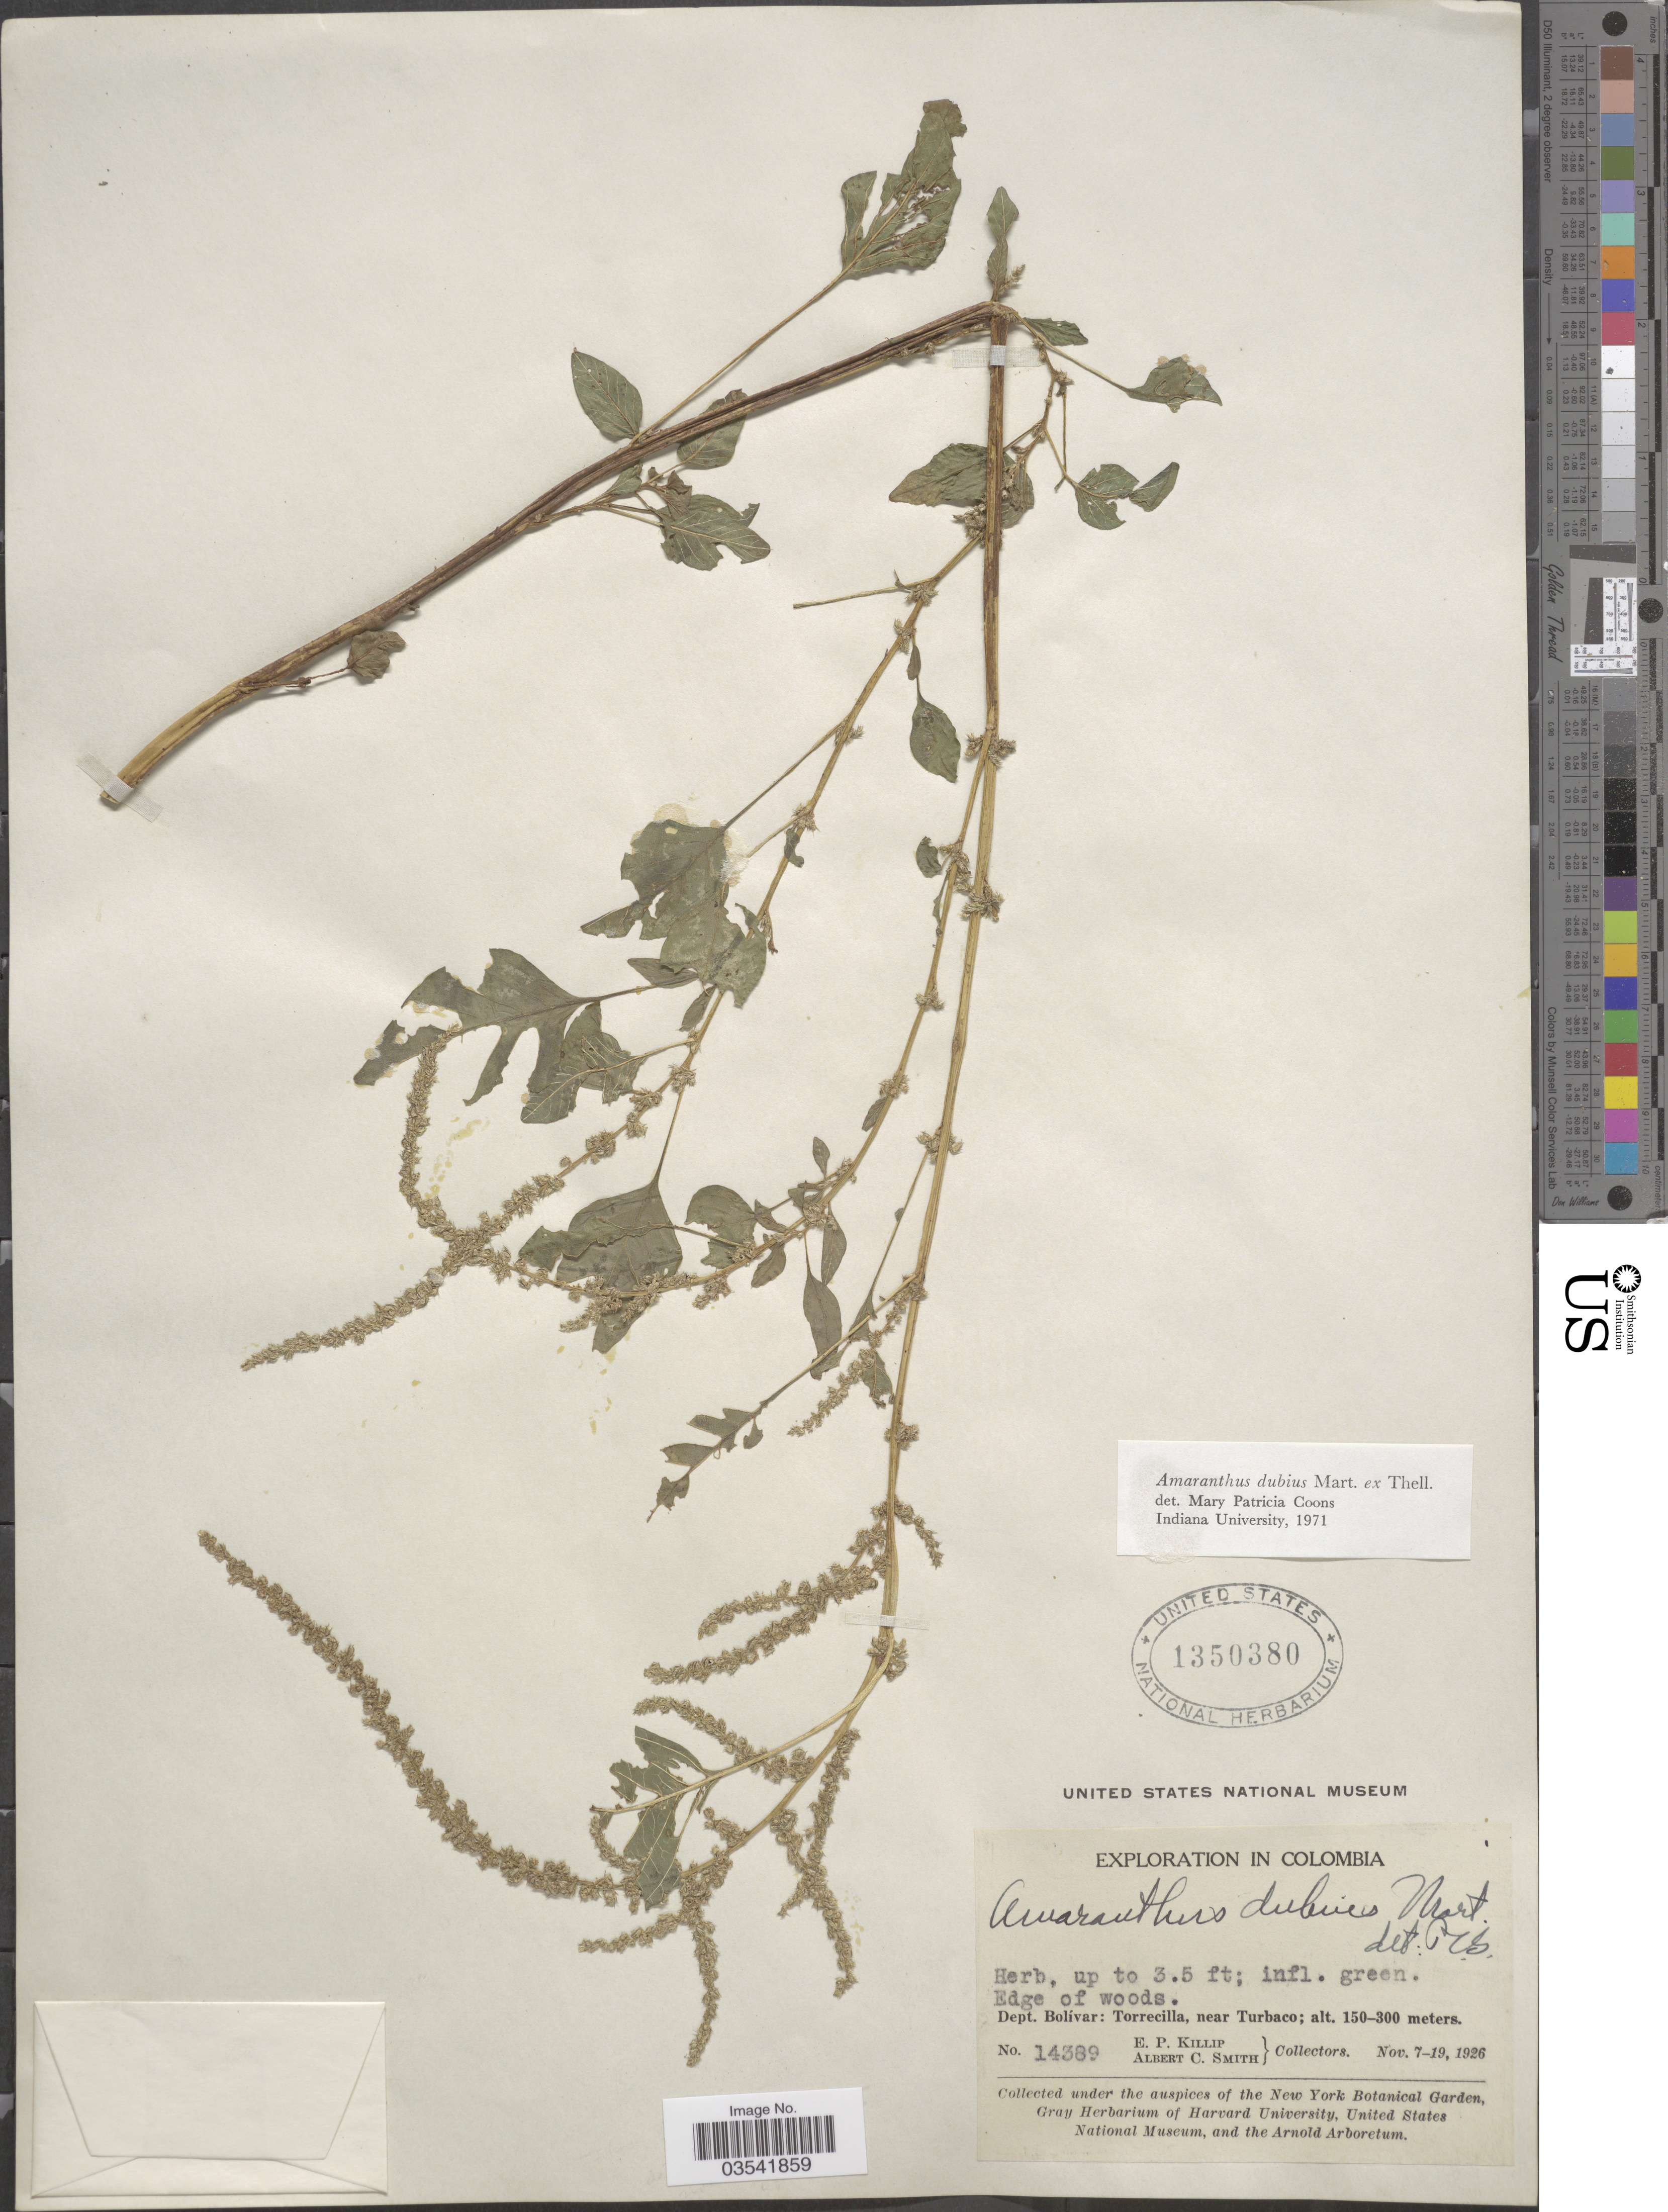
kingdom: Plantae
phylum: Tracheophyta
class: Magnoliopsida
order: Caryophyllales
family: Amaranthaceae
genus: Amaranthus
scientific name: Amaranthus dubius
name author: Mart. ex Thell.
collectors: E. P. Killip & A. C. Smith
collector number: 14389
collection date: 1926-11-07/1926-11-19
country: Colombia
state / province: Bolívar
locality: Dept. Bolívar: Torrecilla, near Turbaco.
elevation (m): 150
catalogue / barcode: US 1350380